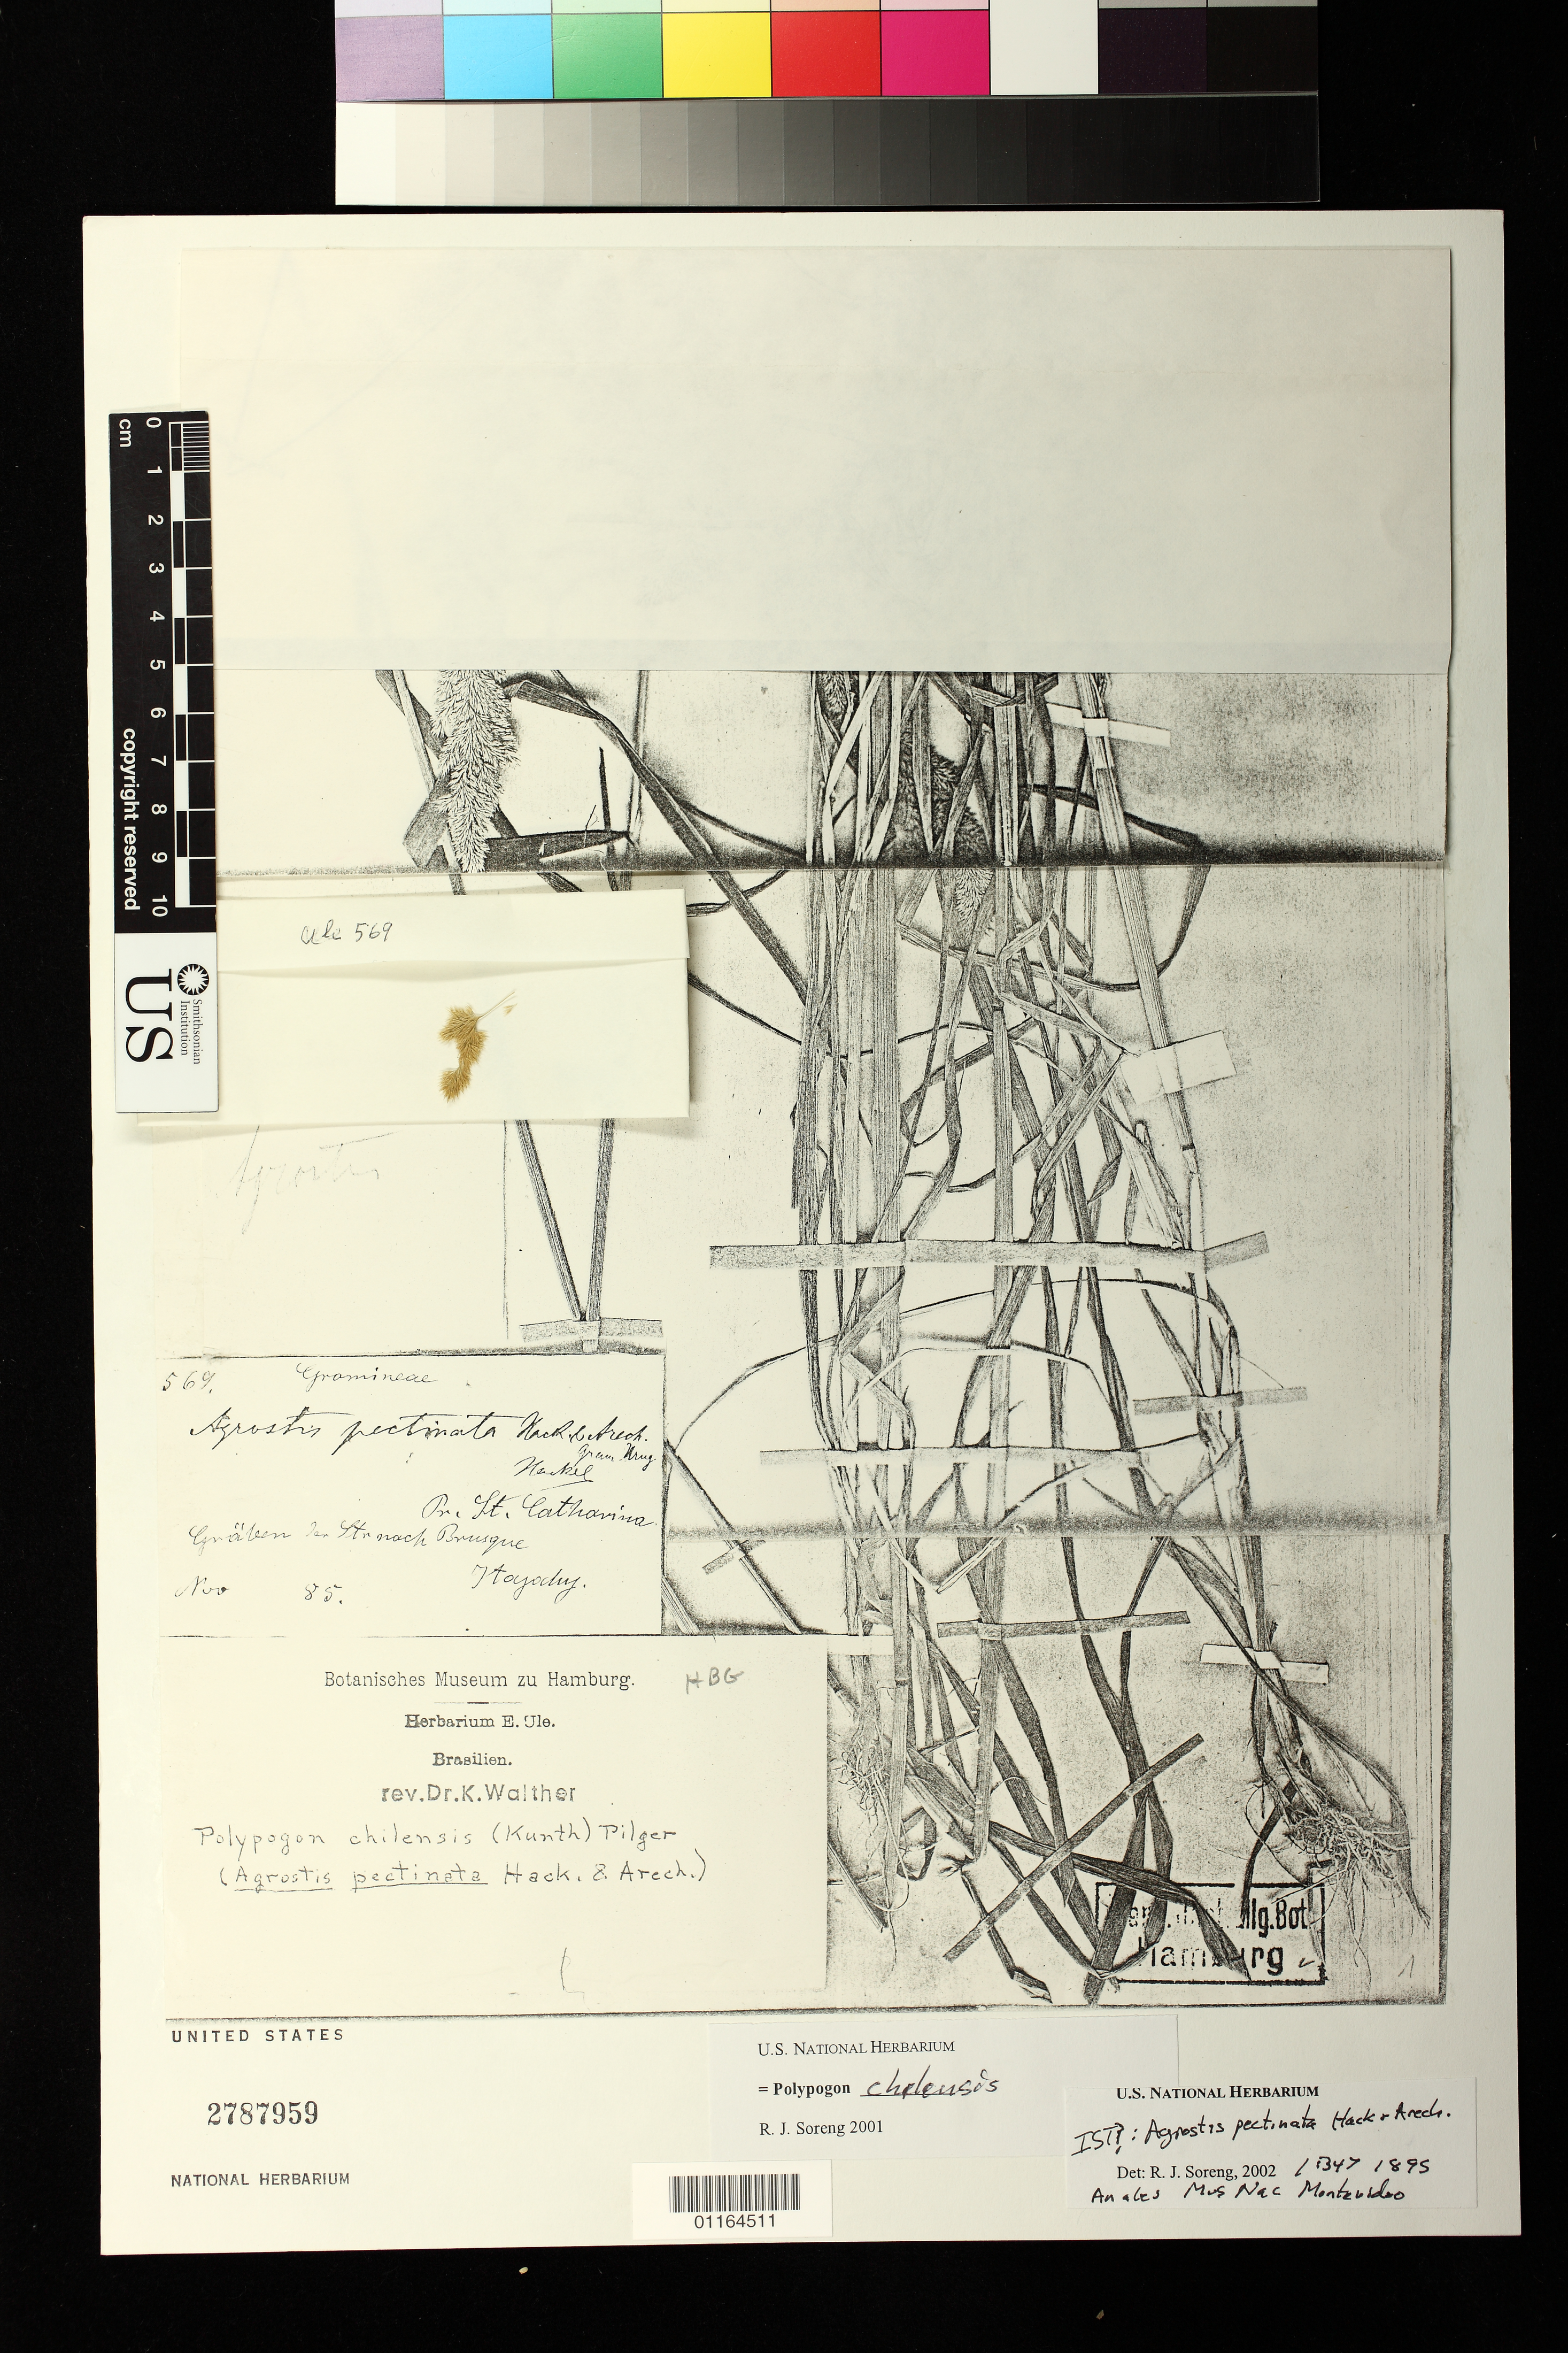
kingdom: Plantae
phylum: Tracheophyta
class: Liliopsida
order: Poales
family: Poaceae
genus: Agrostis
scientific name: Agrostis pectinata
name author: Hack. & Arechav.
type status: Syntype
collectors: E. H. Ule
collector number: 569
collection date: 1885-11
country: Brazil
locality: Pr. St. Catharina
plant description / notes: ex herb. Hamburg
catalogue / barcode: US 2787959